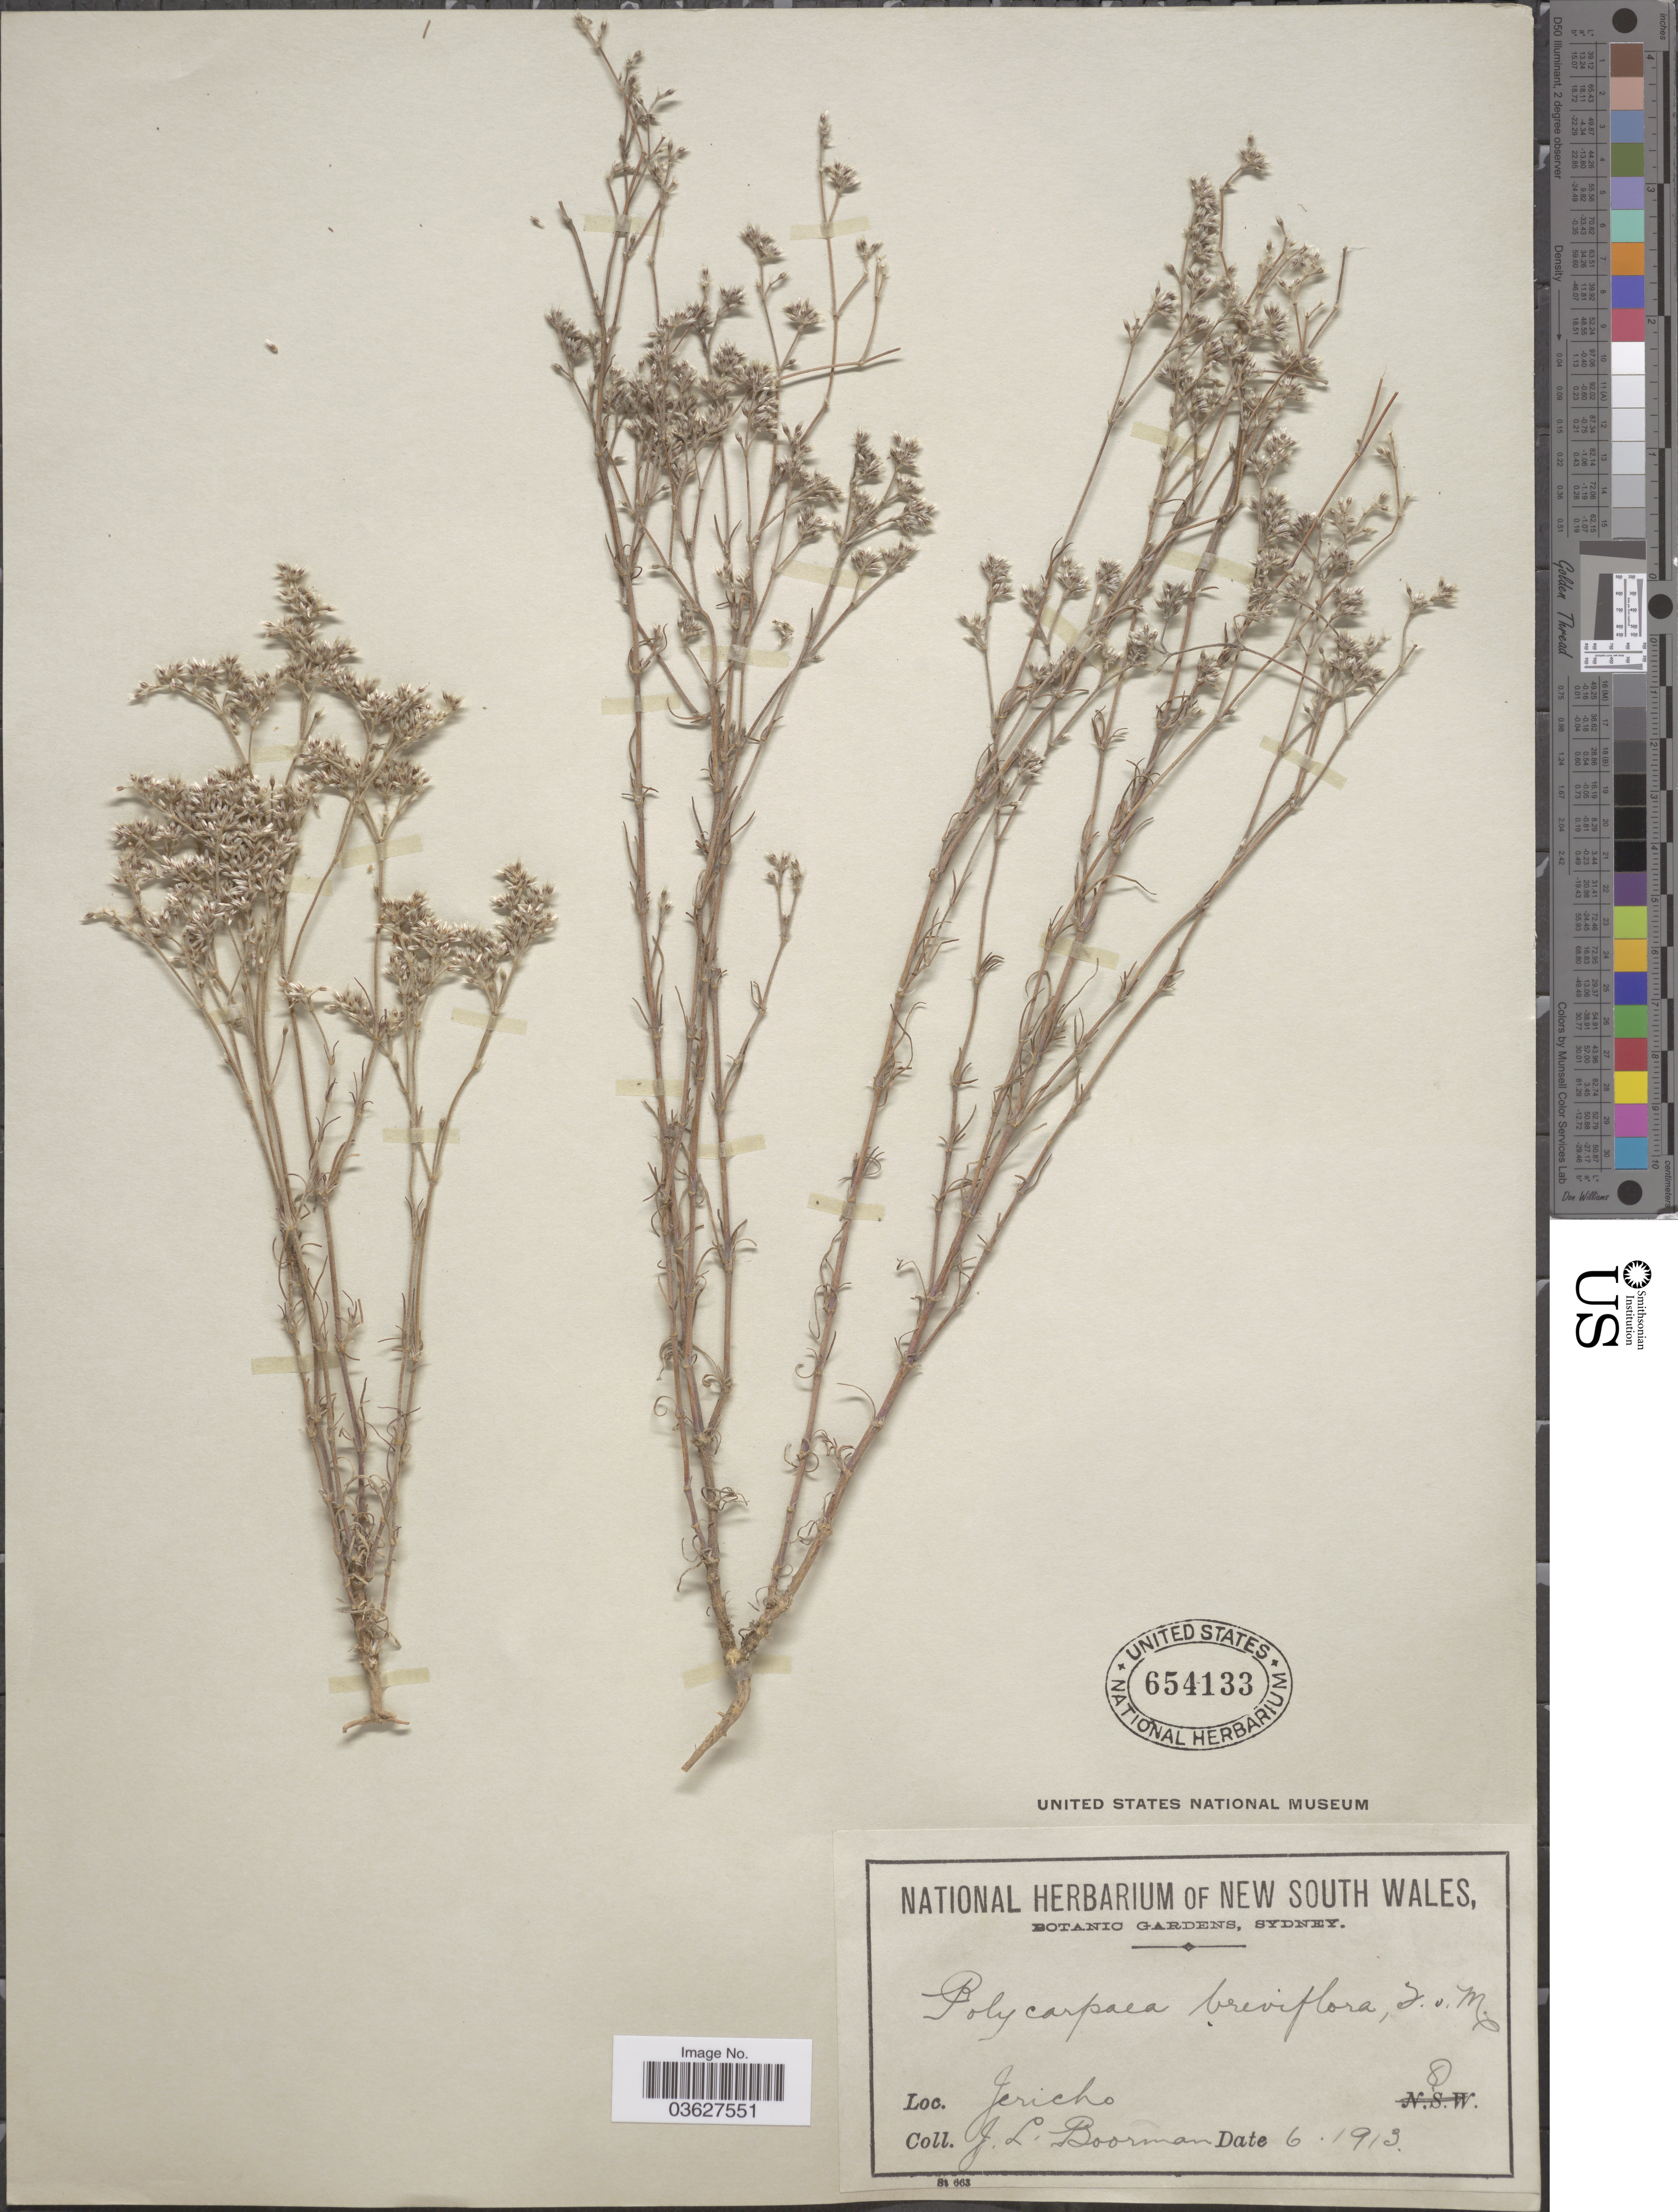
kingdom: Plantae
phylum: Tracheophyta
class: Magnoliopsida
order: Caryophyllales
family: Caryophyllaceae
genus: Polycarpaea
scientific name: Polycarpaea breviflora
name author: F. Muell.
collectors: J. Boorman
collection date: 1913-06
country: Australia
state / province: Queensland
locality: Jericho.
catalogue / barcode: US 654133